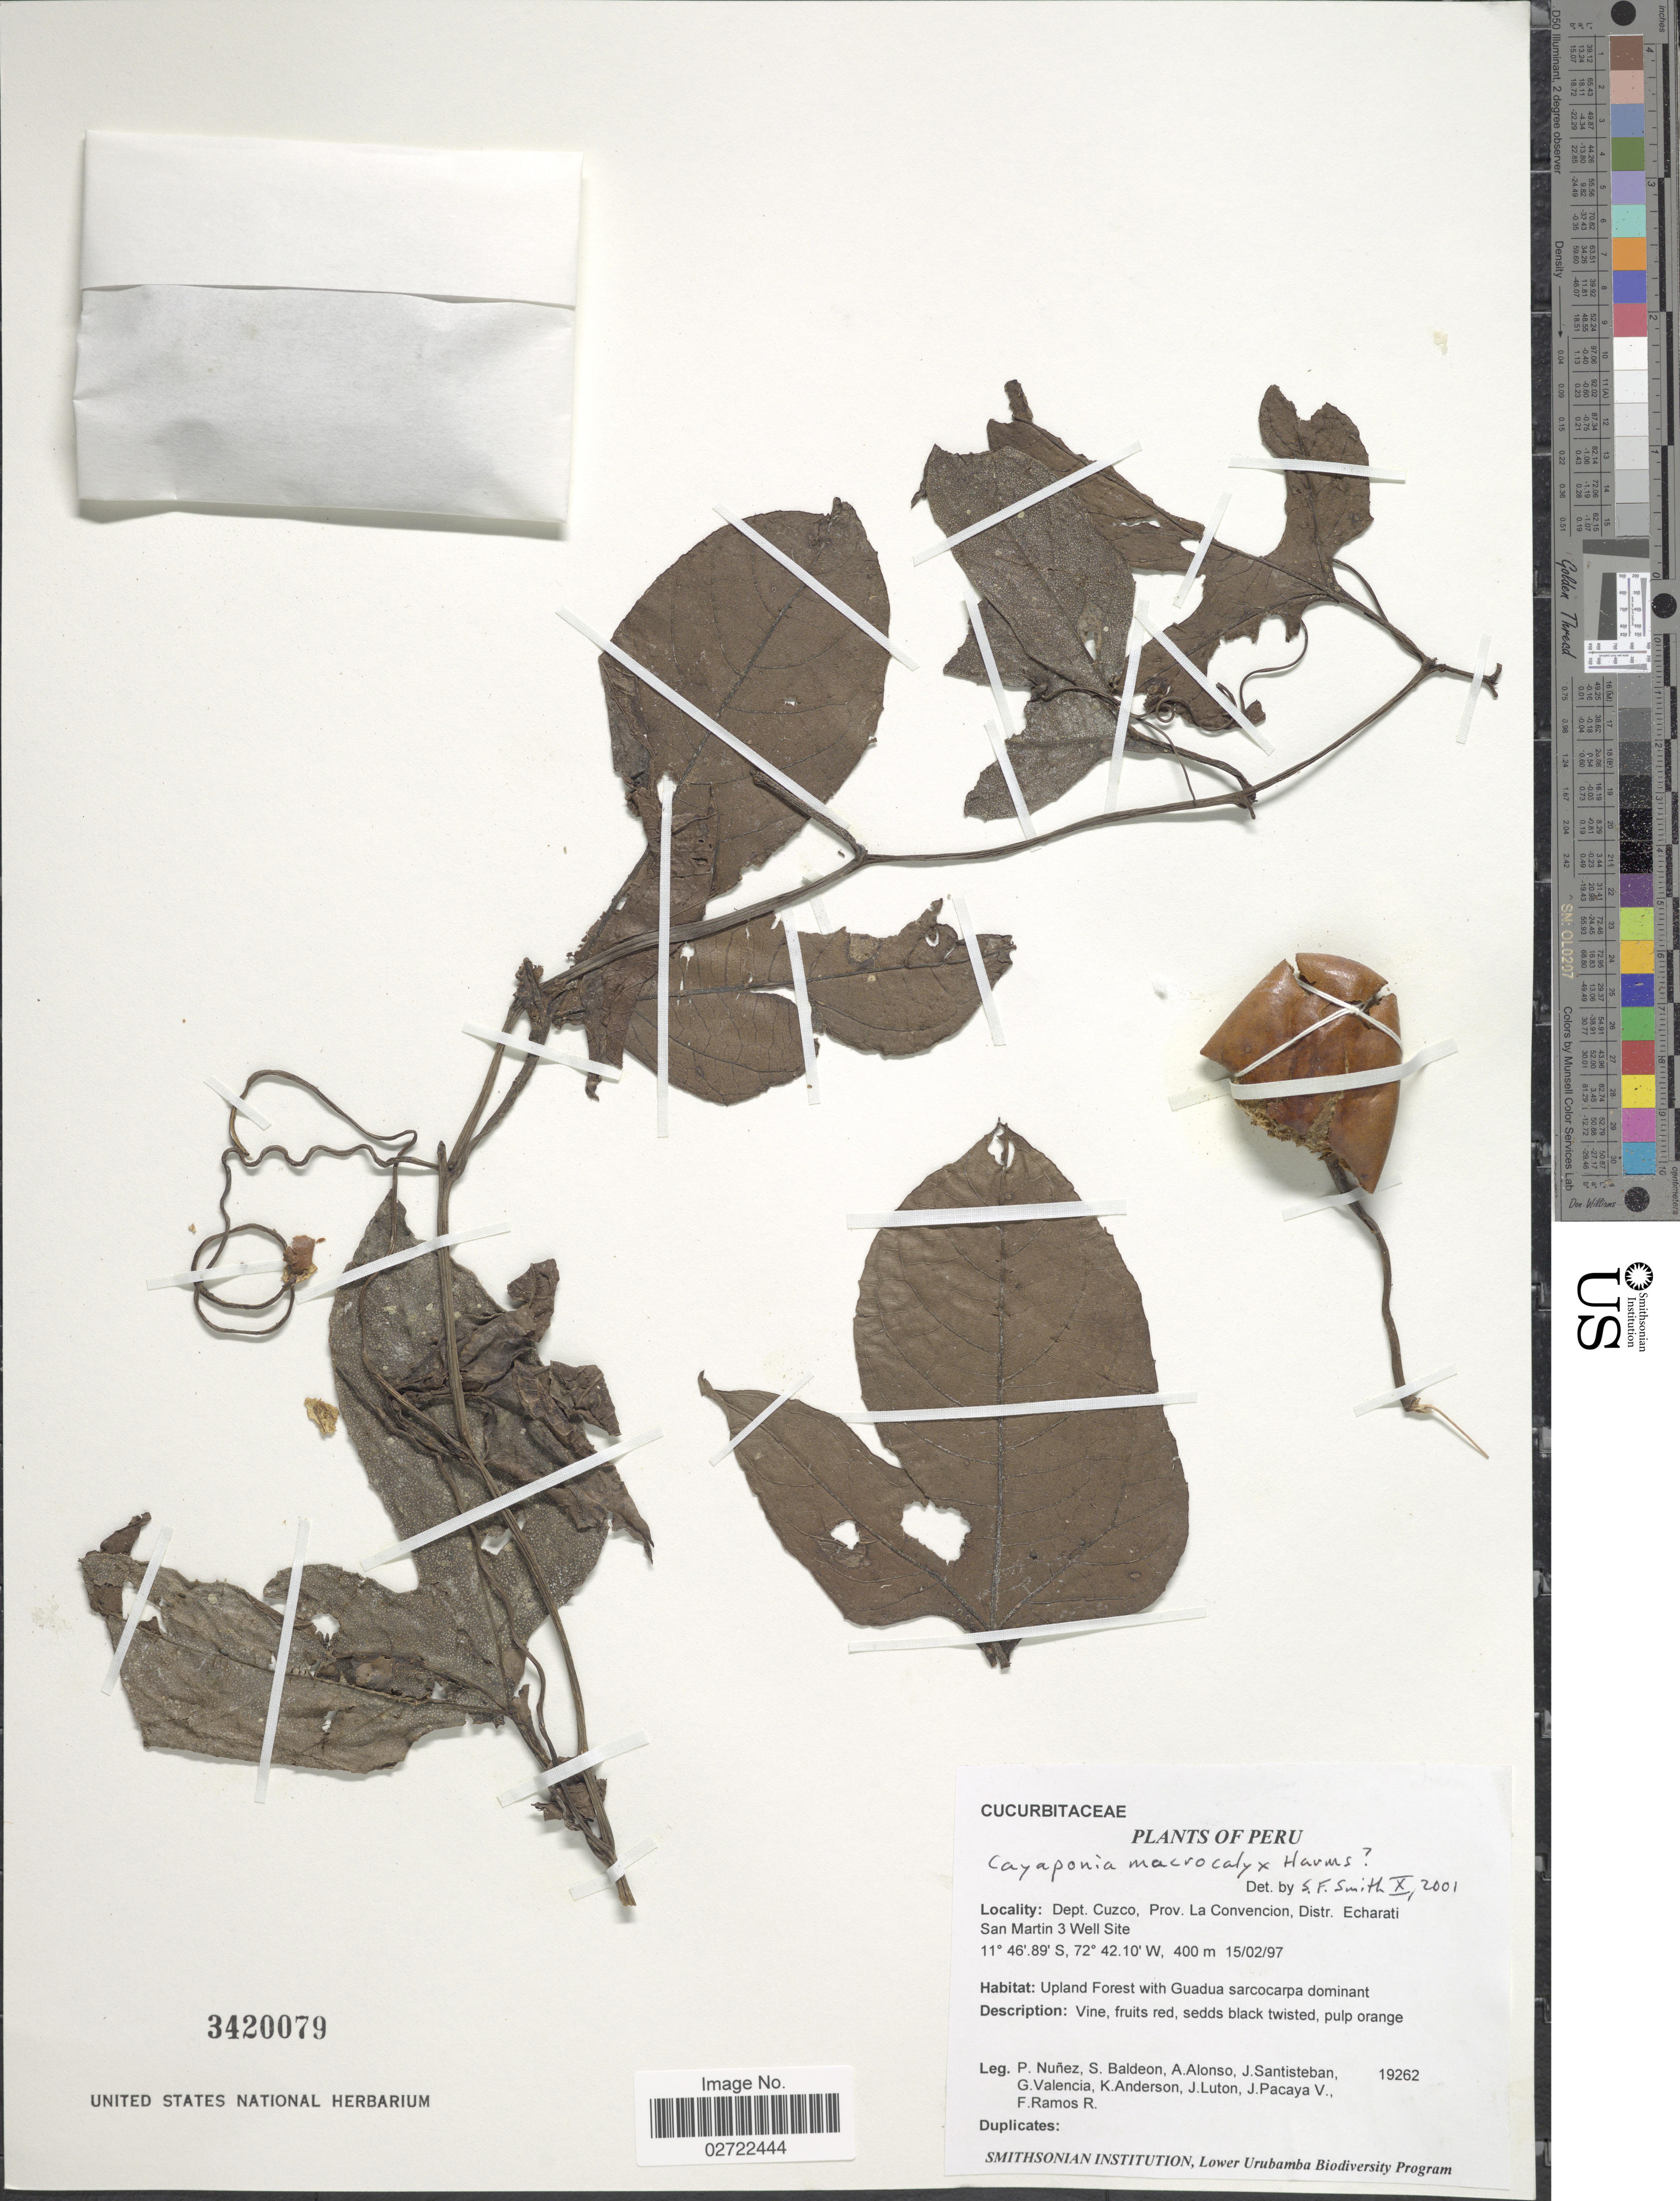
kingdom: Plantae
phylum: Tracheophyta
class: Magnoliopsida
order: Cucurbitales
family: Cucurbitaceae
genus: Cayaponia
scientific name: Cayaponia peruviana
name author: (Poepp. & Endl.) Cogn.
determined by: Nee, Michael H.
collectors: P. Nuñez V., S. Baldeon, A. Alonso, J. Santisteban & et al.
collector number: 19262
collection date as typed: Transcribed d/m/y: 15/2/97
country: Peru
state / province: Cusco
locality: Dept. Cuzco, Prov. La Convencion, Distr. Echarati. San Martin 3 Well Site.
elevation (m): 400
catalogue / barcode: US 3420079